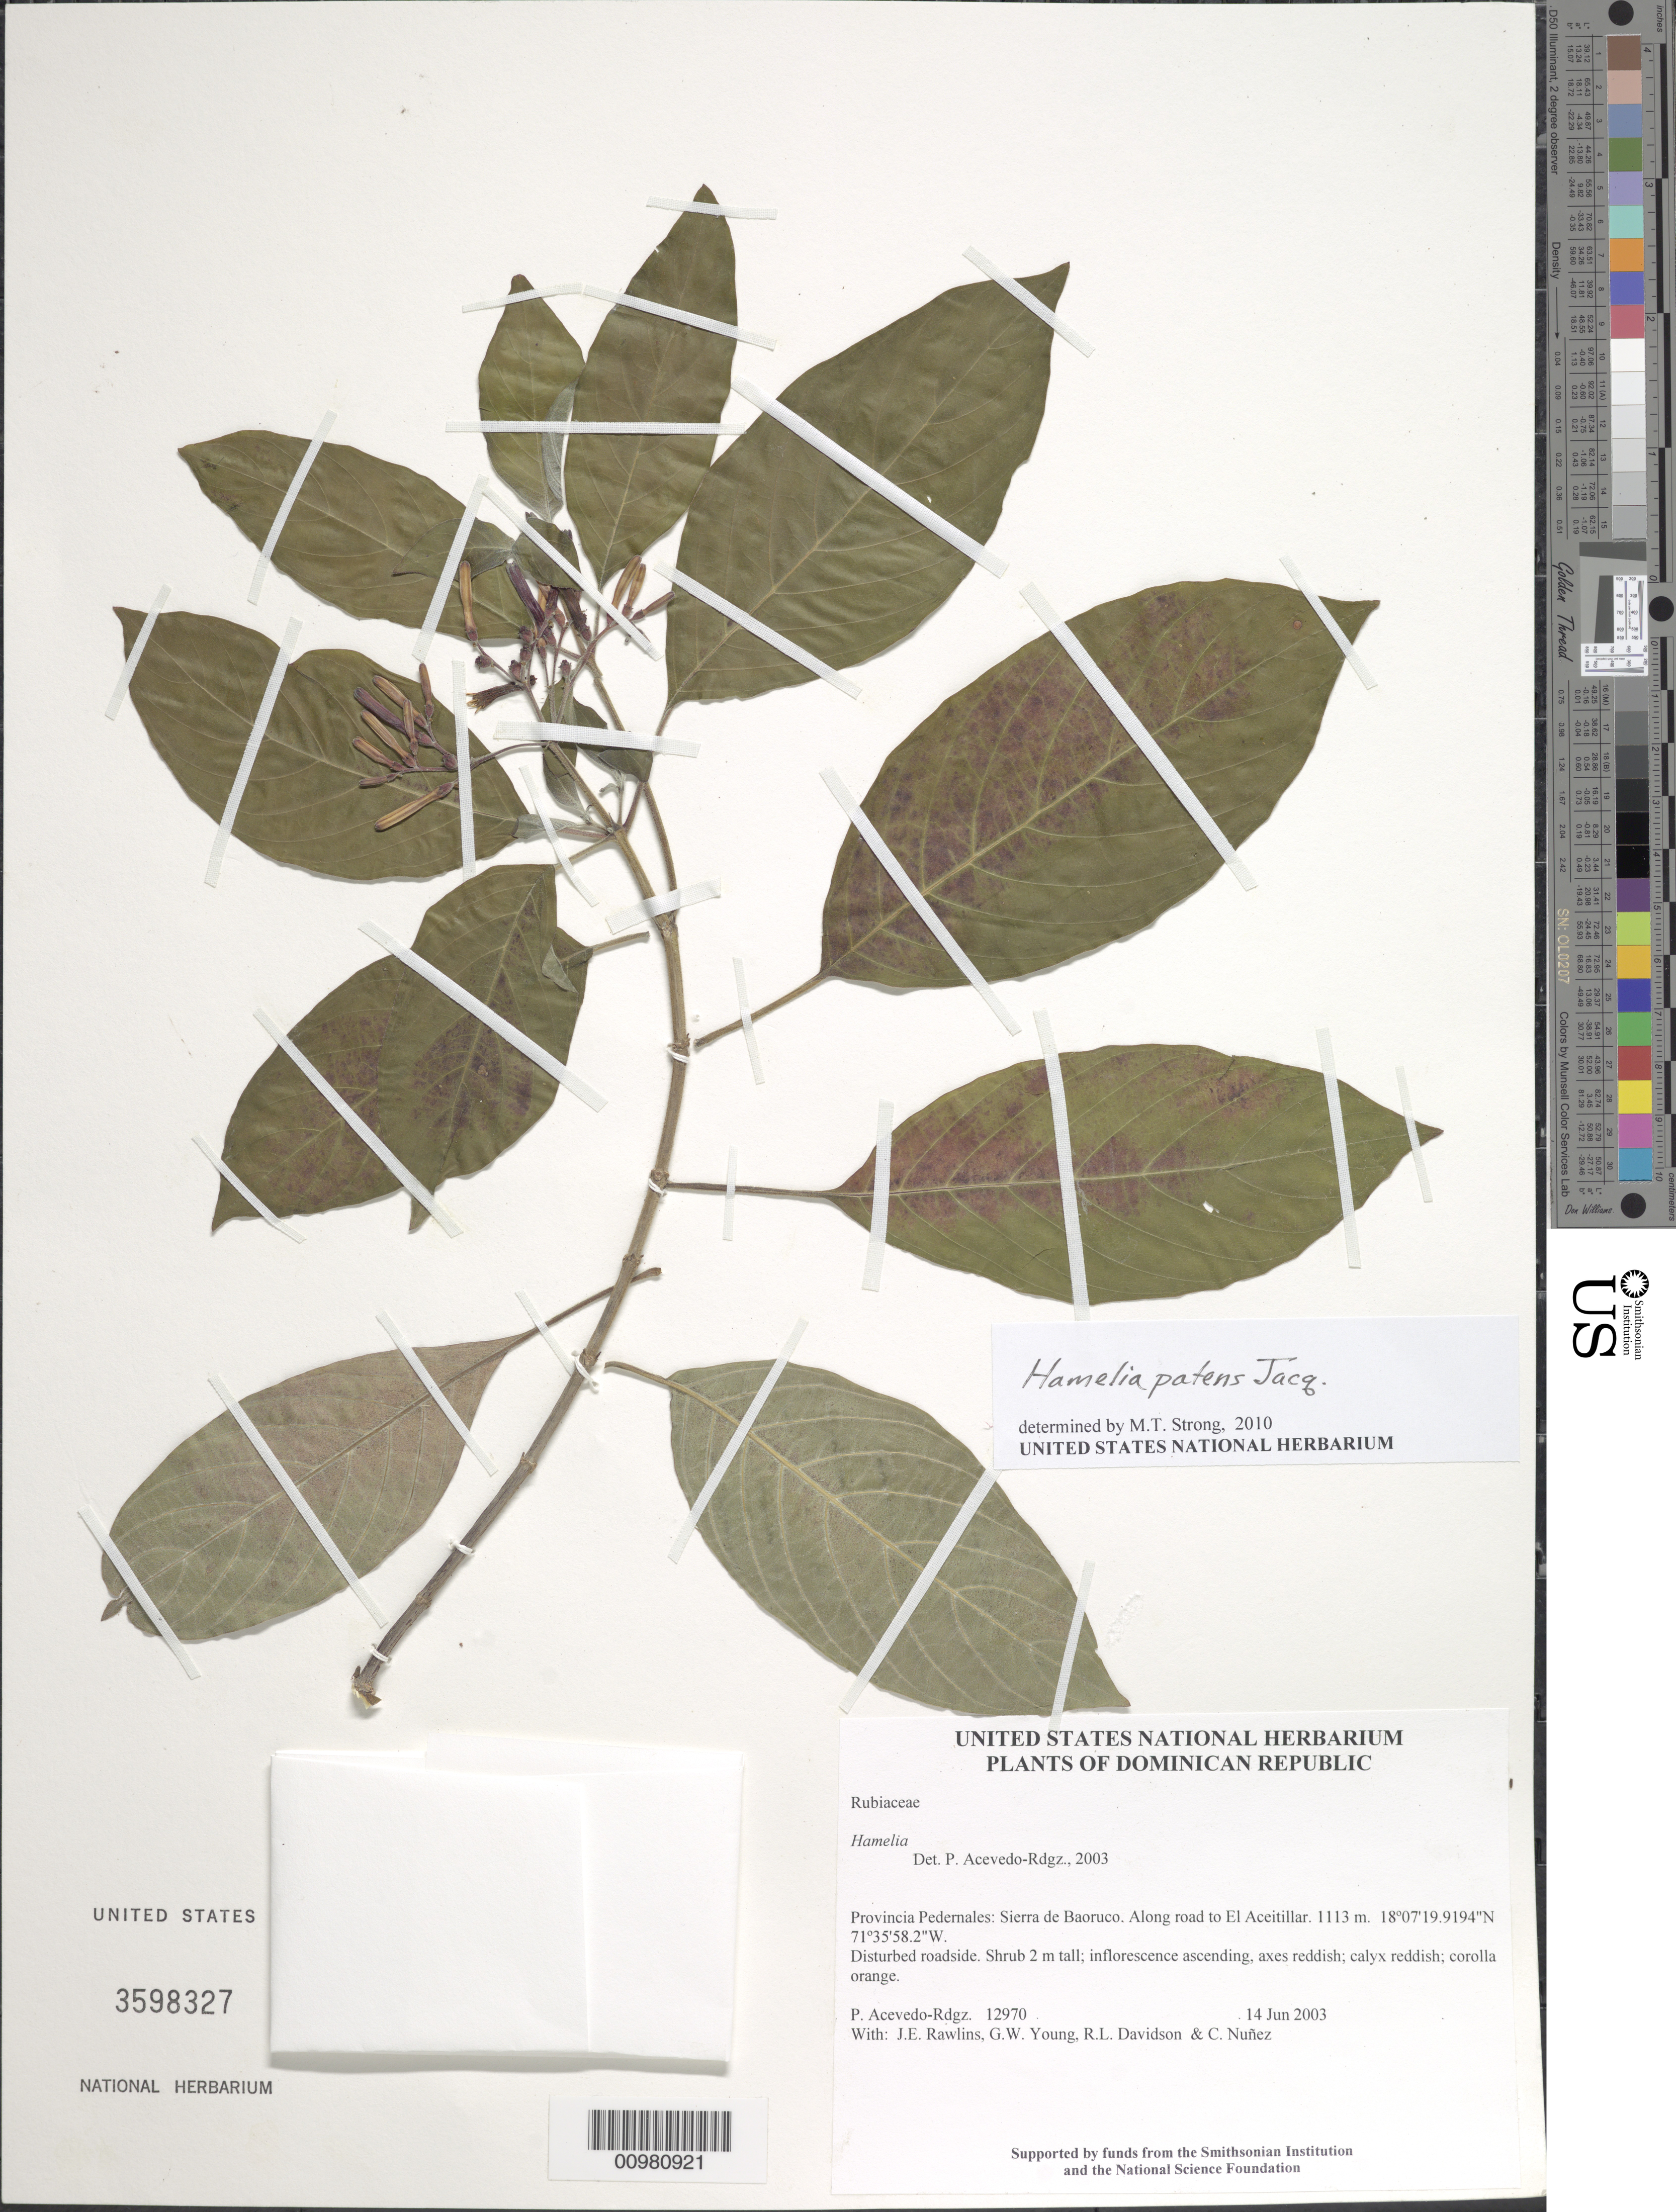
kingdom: Plantae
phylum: Tracheophyta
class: Magnoliopsida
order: Gentianales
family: Rubiaceae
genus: Hamelia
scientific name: Hamelia patens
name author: Jacq.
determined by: Strong, M. T., (US), Smithsonian Institution - National Museum of Natural History (UNITED STATES)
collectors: P. Acevedo-Rodr., J. Rawlins, G. Young, R. Davidson & C. Nunez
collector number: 12970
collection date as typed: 14 Jun 2003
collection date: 2003-06-14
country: Dominican Republic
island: Hispaniola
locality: Provincia Pedernales: Sierra de Baoruco. Along road to El Aceitillar.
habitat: Disturbed roadside.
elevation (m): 1113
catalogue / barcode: US 3598327